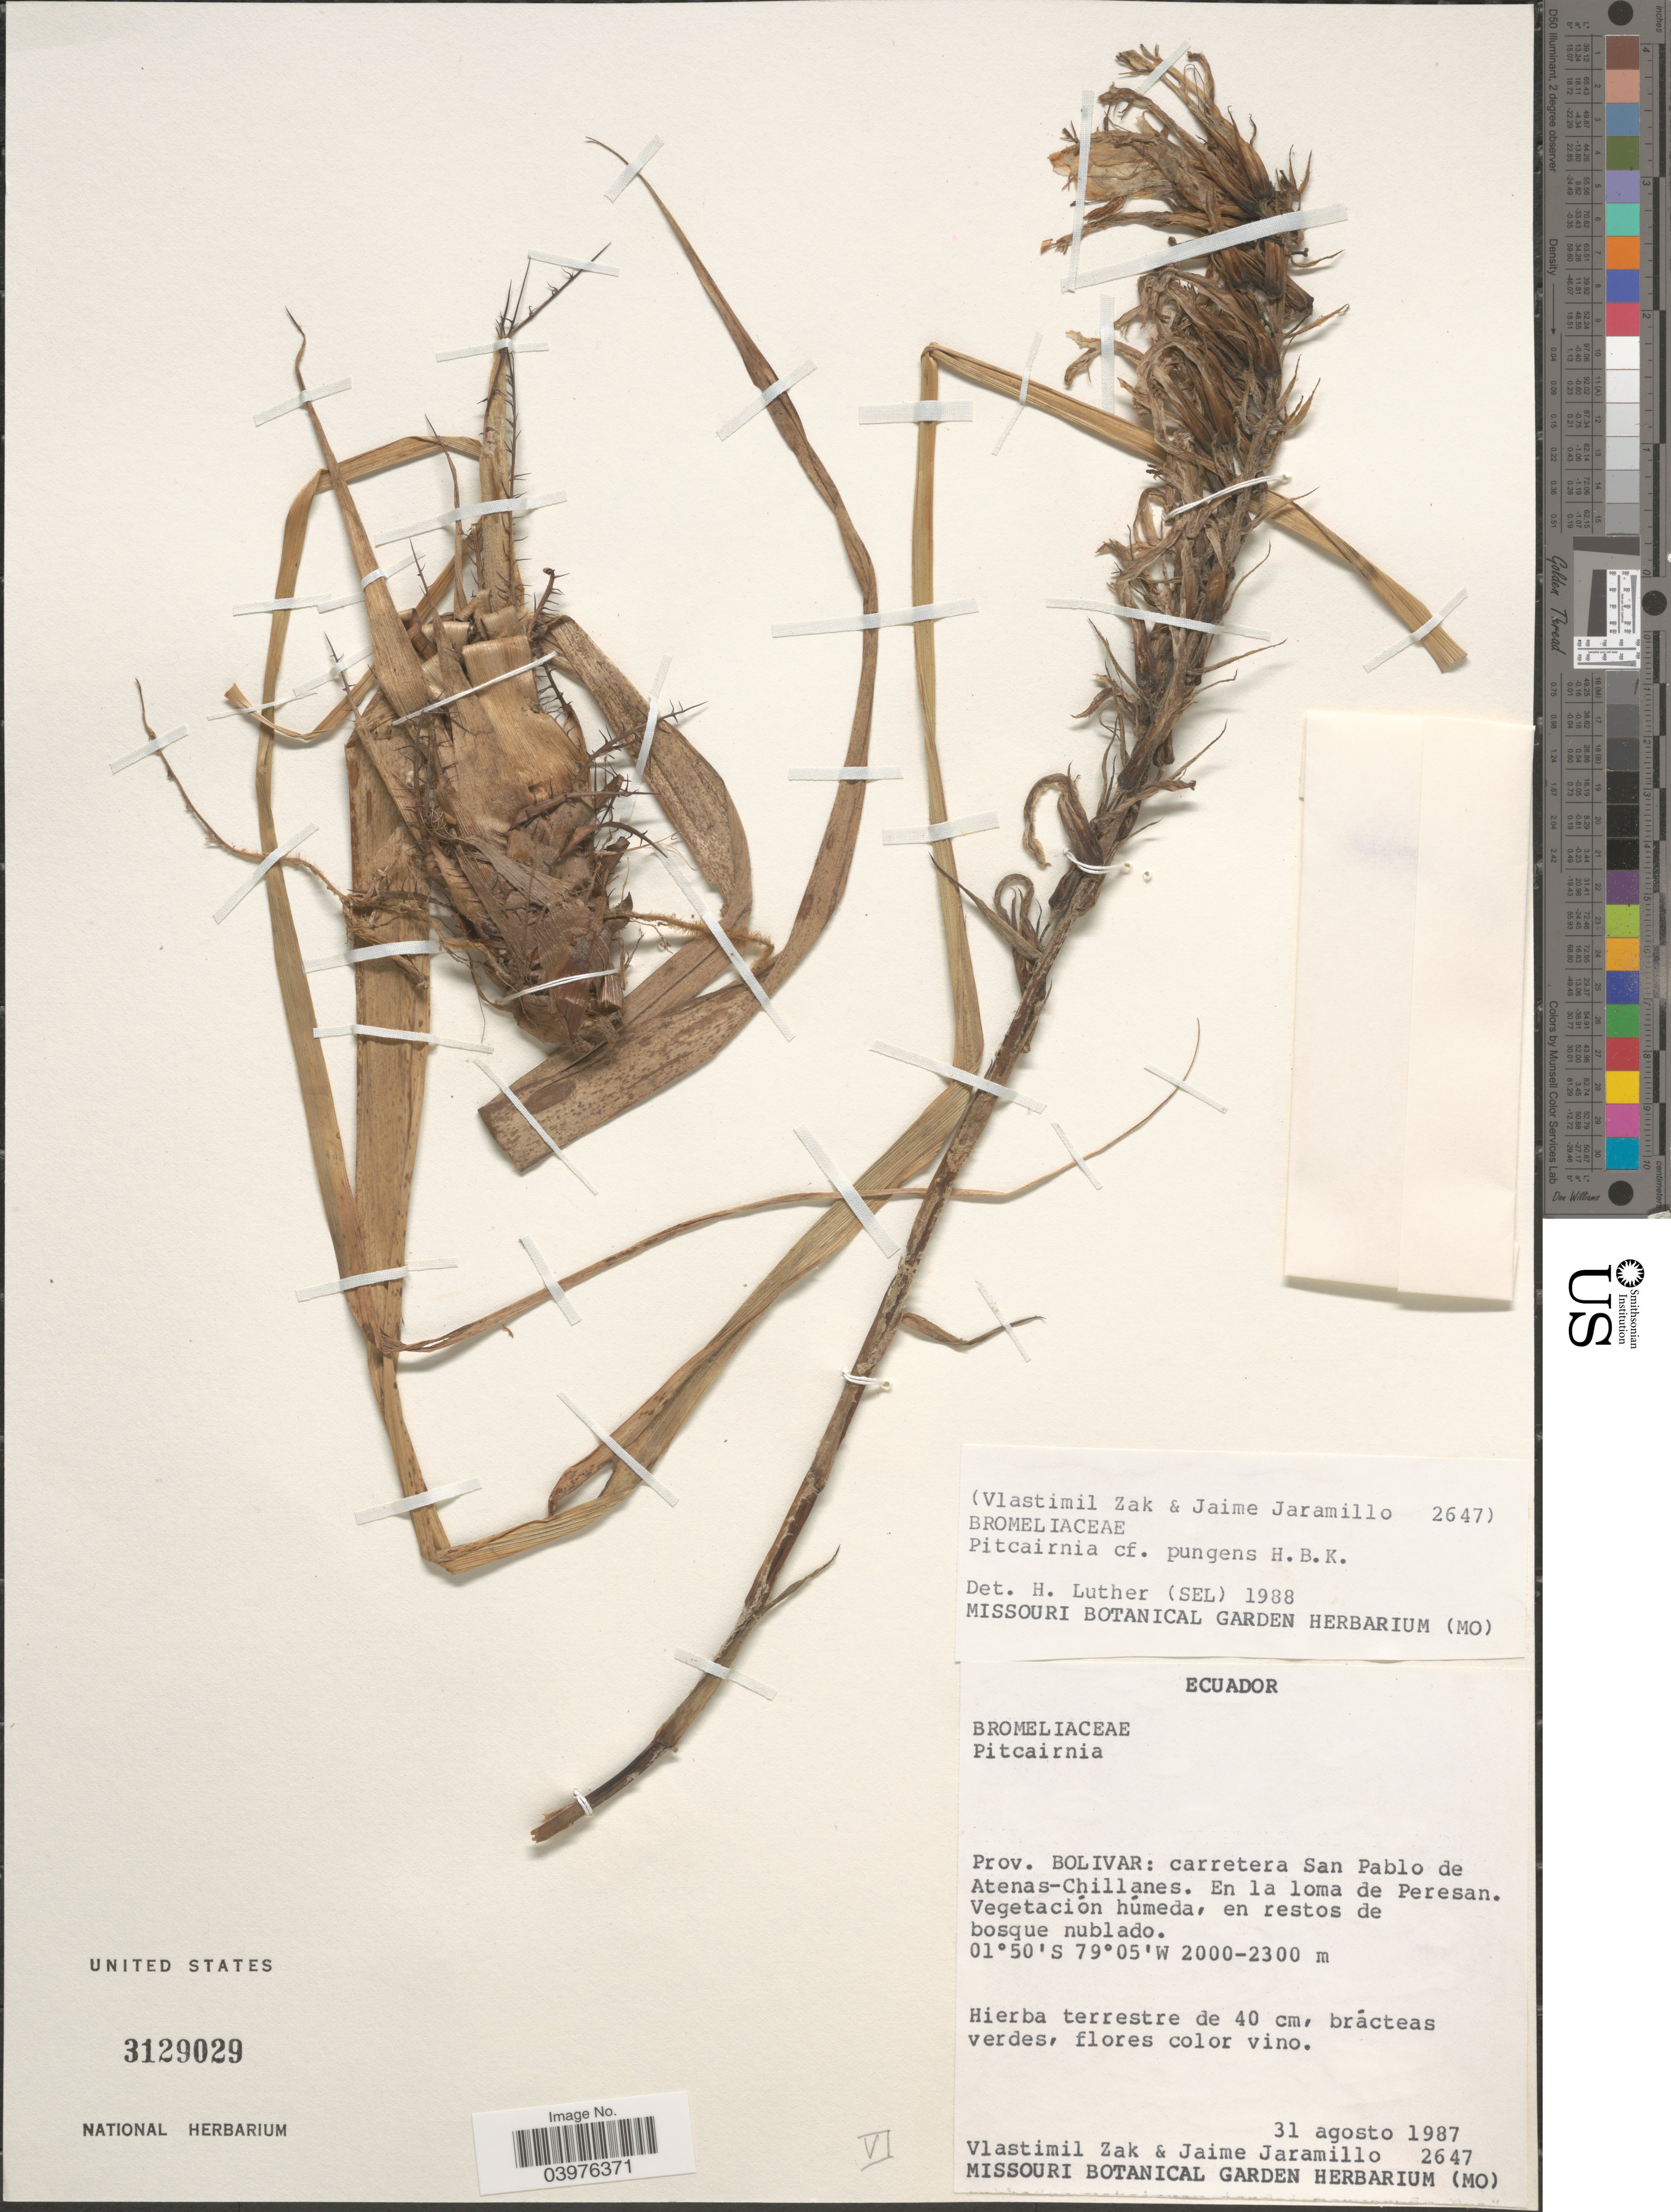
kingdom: Plantae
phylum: Tracheophyta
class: Liliopsida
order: Poales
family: Bromeliaceae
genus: Pitcairnia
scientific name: Pitcairnia pungens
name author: Kunth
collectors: V. Zak & J. Jaramillo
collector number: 2647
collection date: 1987-08-31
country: Ecuador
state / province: Bolívar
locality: Carretera San Pablo de Atenas-Chillanes. En la loma de Peresan.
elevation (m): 2000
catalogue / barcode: US 3129029